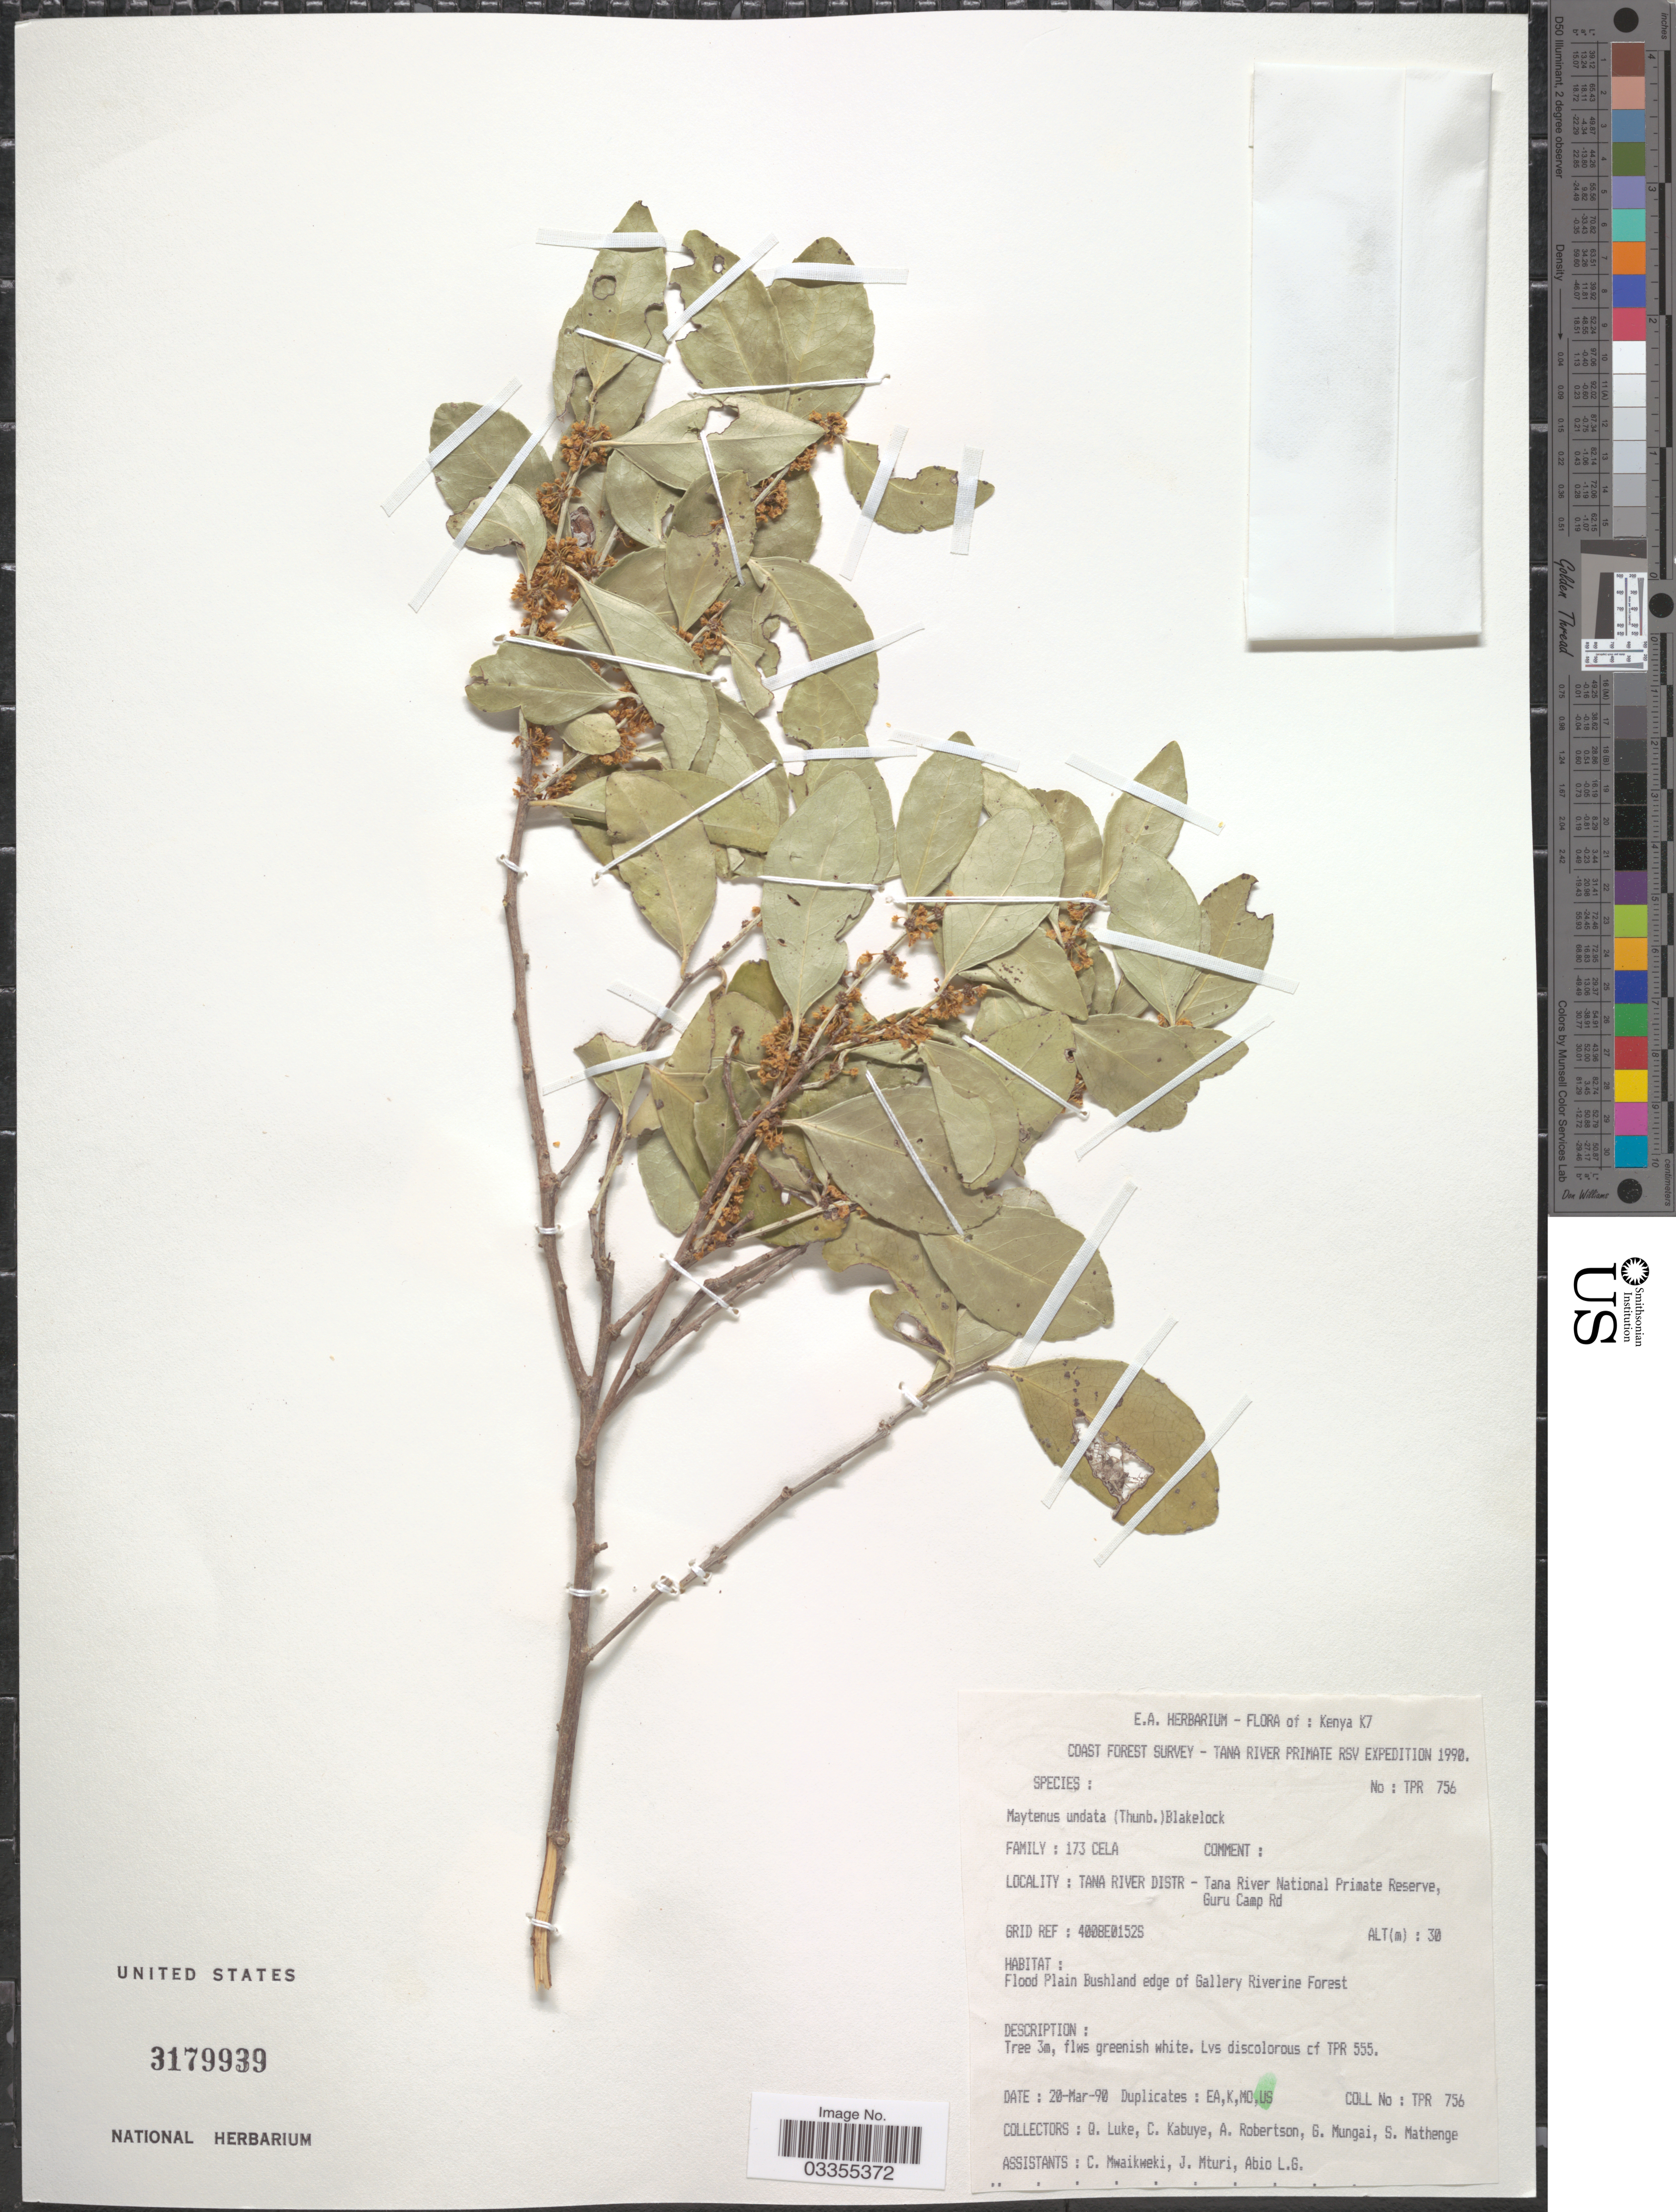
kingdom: Plantae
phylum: Tracheophyta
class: Magnoliopsida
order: Celastrales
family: Celastraceae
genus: Maytenus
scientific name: Maytenus undata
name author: (Thunb.) Blakelock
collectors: Q. Luke, C. Kabuye, A. Robertson, G. Mungai & S. Mathenge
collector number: TPR 756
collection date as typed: Transcribed d/m/y: 20/3/90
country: Kenya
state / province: Tana River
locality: Tana River Distr - Tana River National Primate Reserve, Guru Camp Rd.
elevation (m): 30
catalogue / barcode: US 3179939